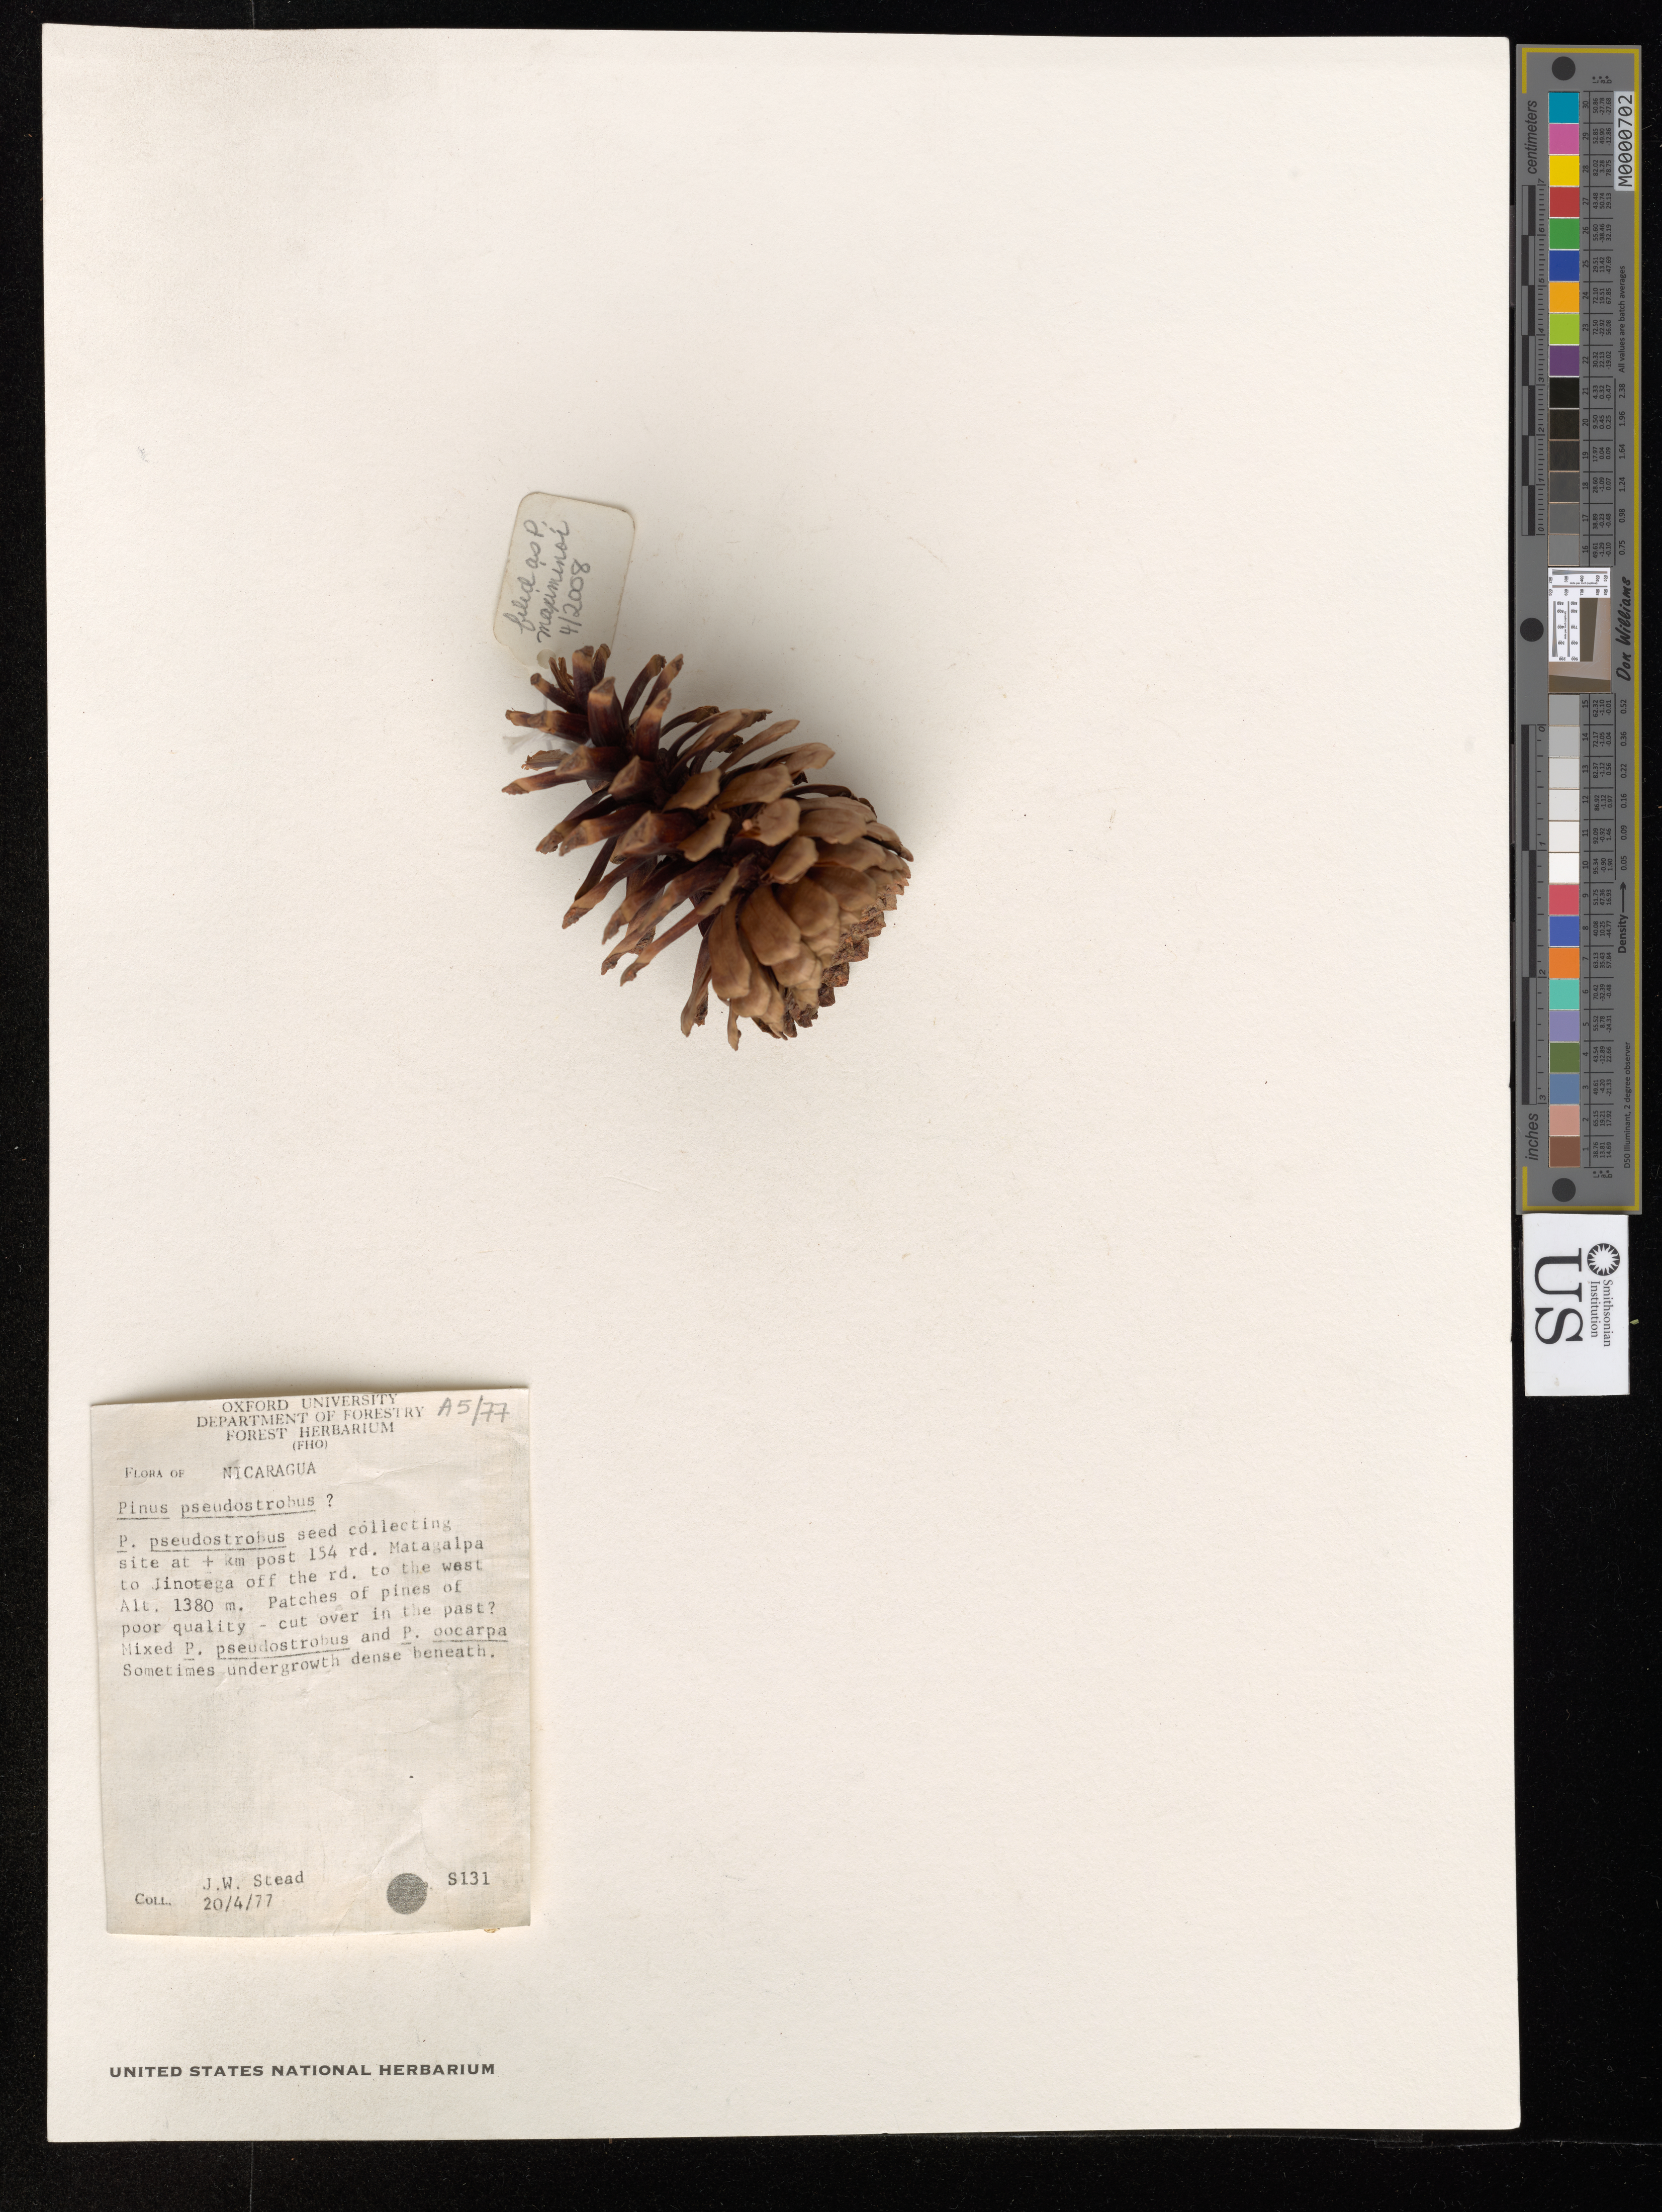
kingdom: Plantae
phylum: Tracheophyta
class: Pinopsida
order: Pinales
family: Pinaceae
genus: Pinus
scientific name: Pinus maximinoi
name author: H.E. Moore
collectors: J. Stead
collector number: S131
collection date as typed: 20 Apr 1977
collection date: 1977-04-20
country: Nicaragua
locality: At ± km post 154 rd. Matagalpa to Jinotega off the rd. to the west (Seed collecting site).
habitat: Patches of pines of poor quality - cut over in the past? Mixed P. pseudostrobus and P. oocarpa. Sometimes undergrowth dense beneath.